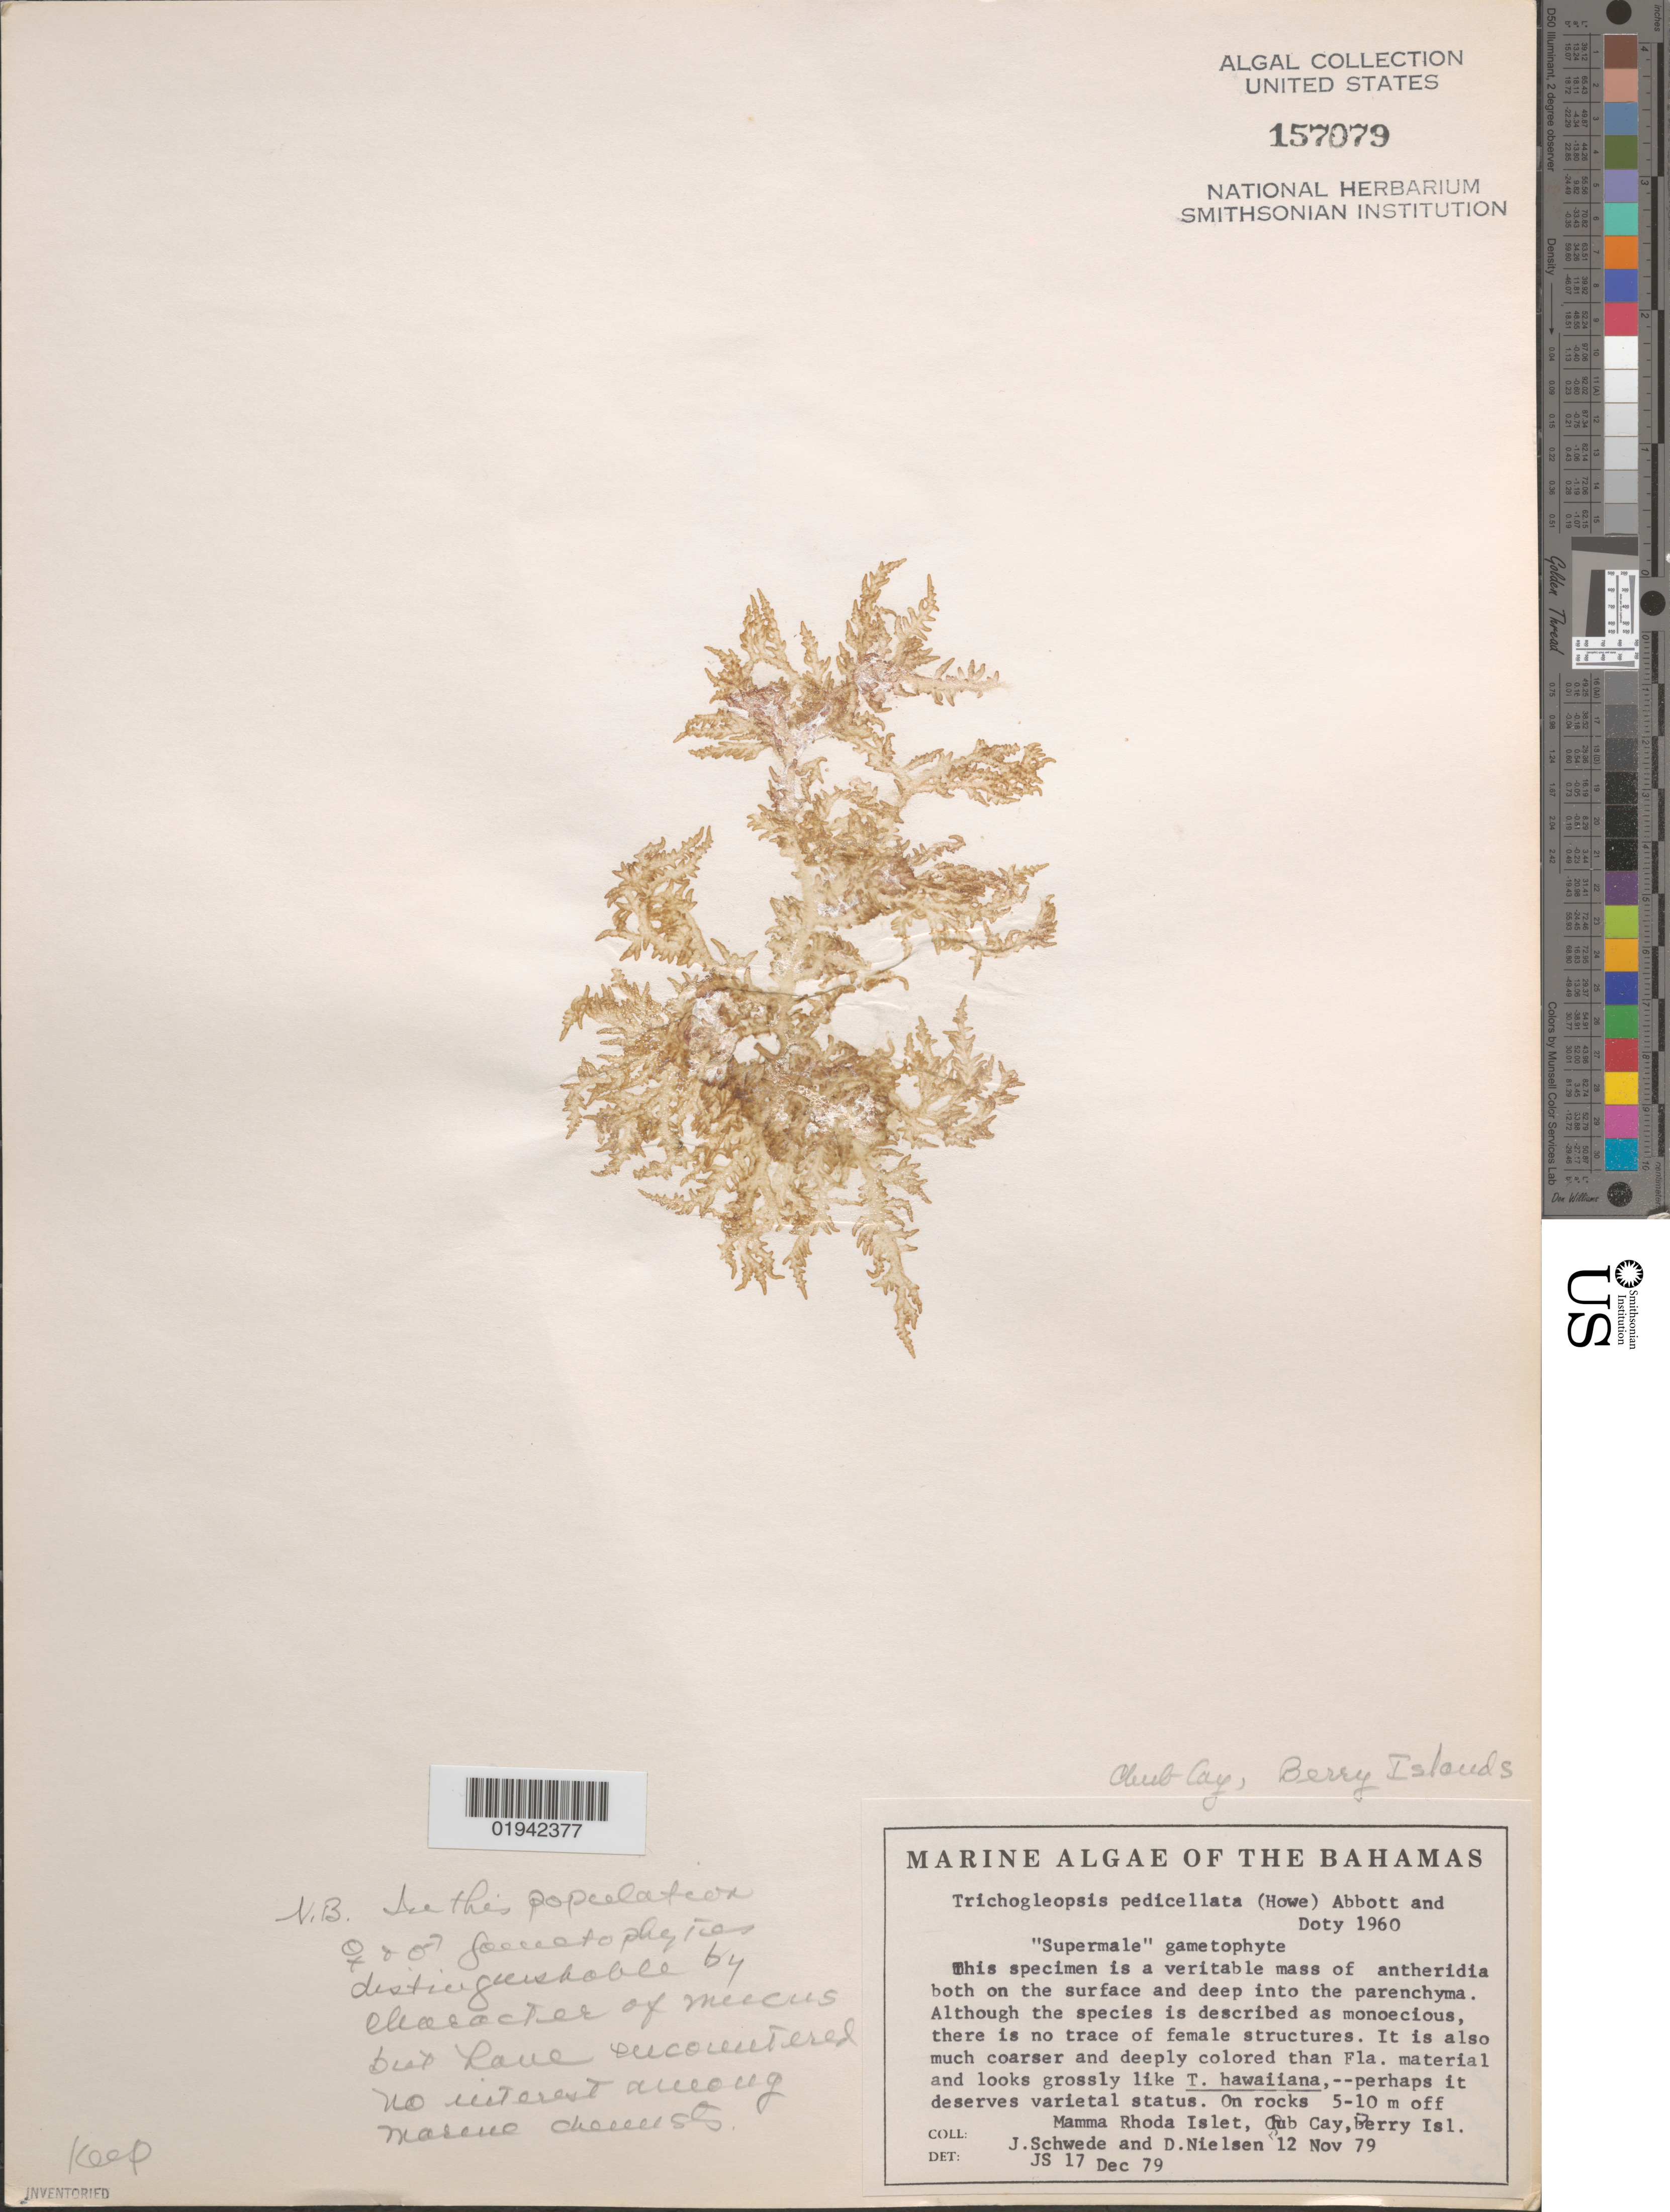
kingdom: Plantae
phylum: Rhodophyta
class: Florideophyceae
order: Nemaliales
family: Liagoraceae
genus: Trichogloeopsis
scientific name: Trichogloeopsis pedicellata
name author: (M. Howe in Britton & Millsp.) I.A. Abbott & Doty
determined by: Schwede, J., (UNITED STATES)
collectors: J. Schwede & D. Nielsen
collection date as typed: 12 Nov 1979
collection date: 1979-11-12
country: Bahamas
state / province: Berry Islands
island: Chub Cay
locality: Off Mamma Rhoda Islet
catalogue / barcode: US 157079